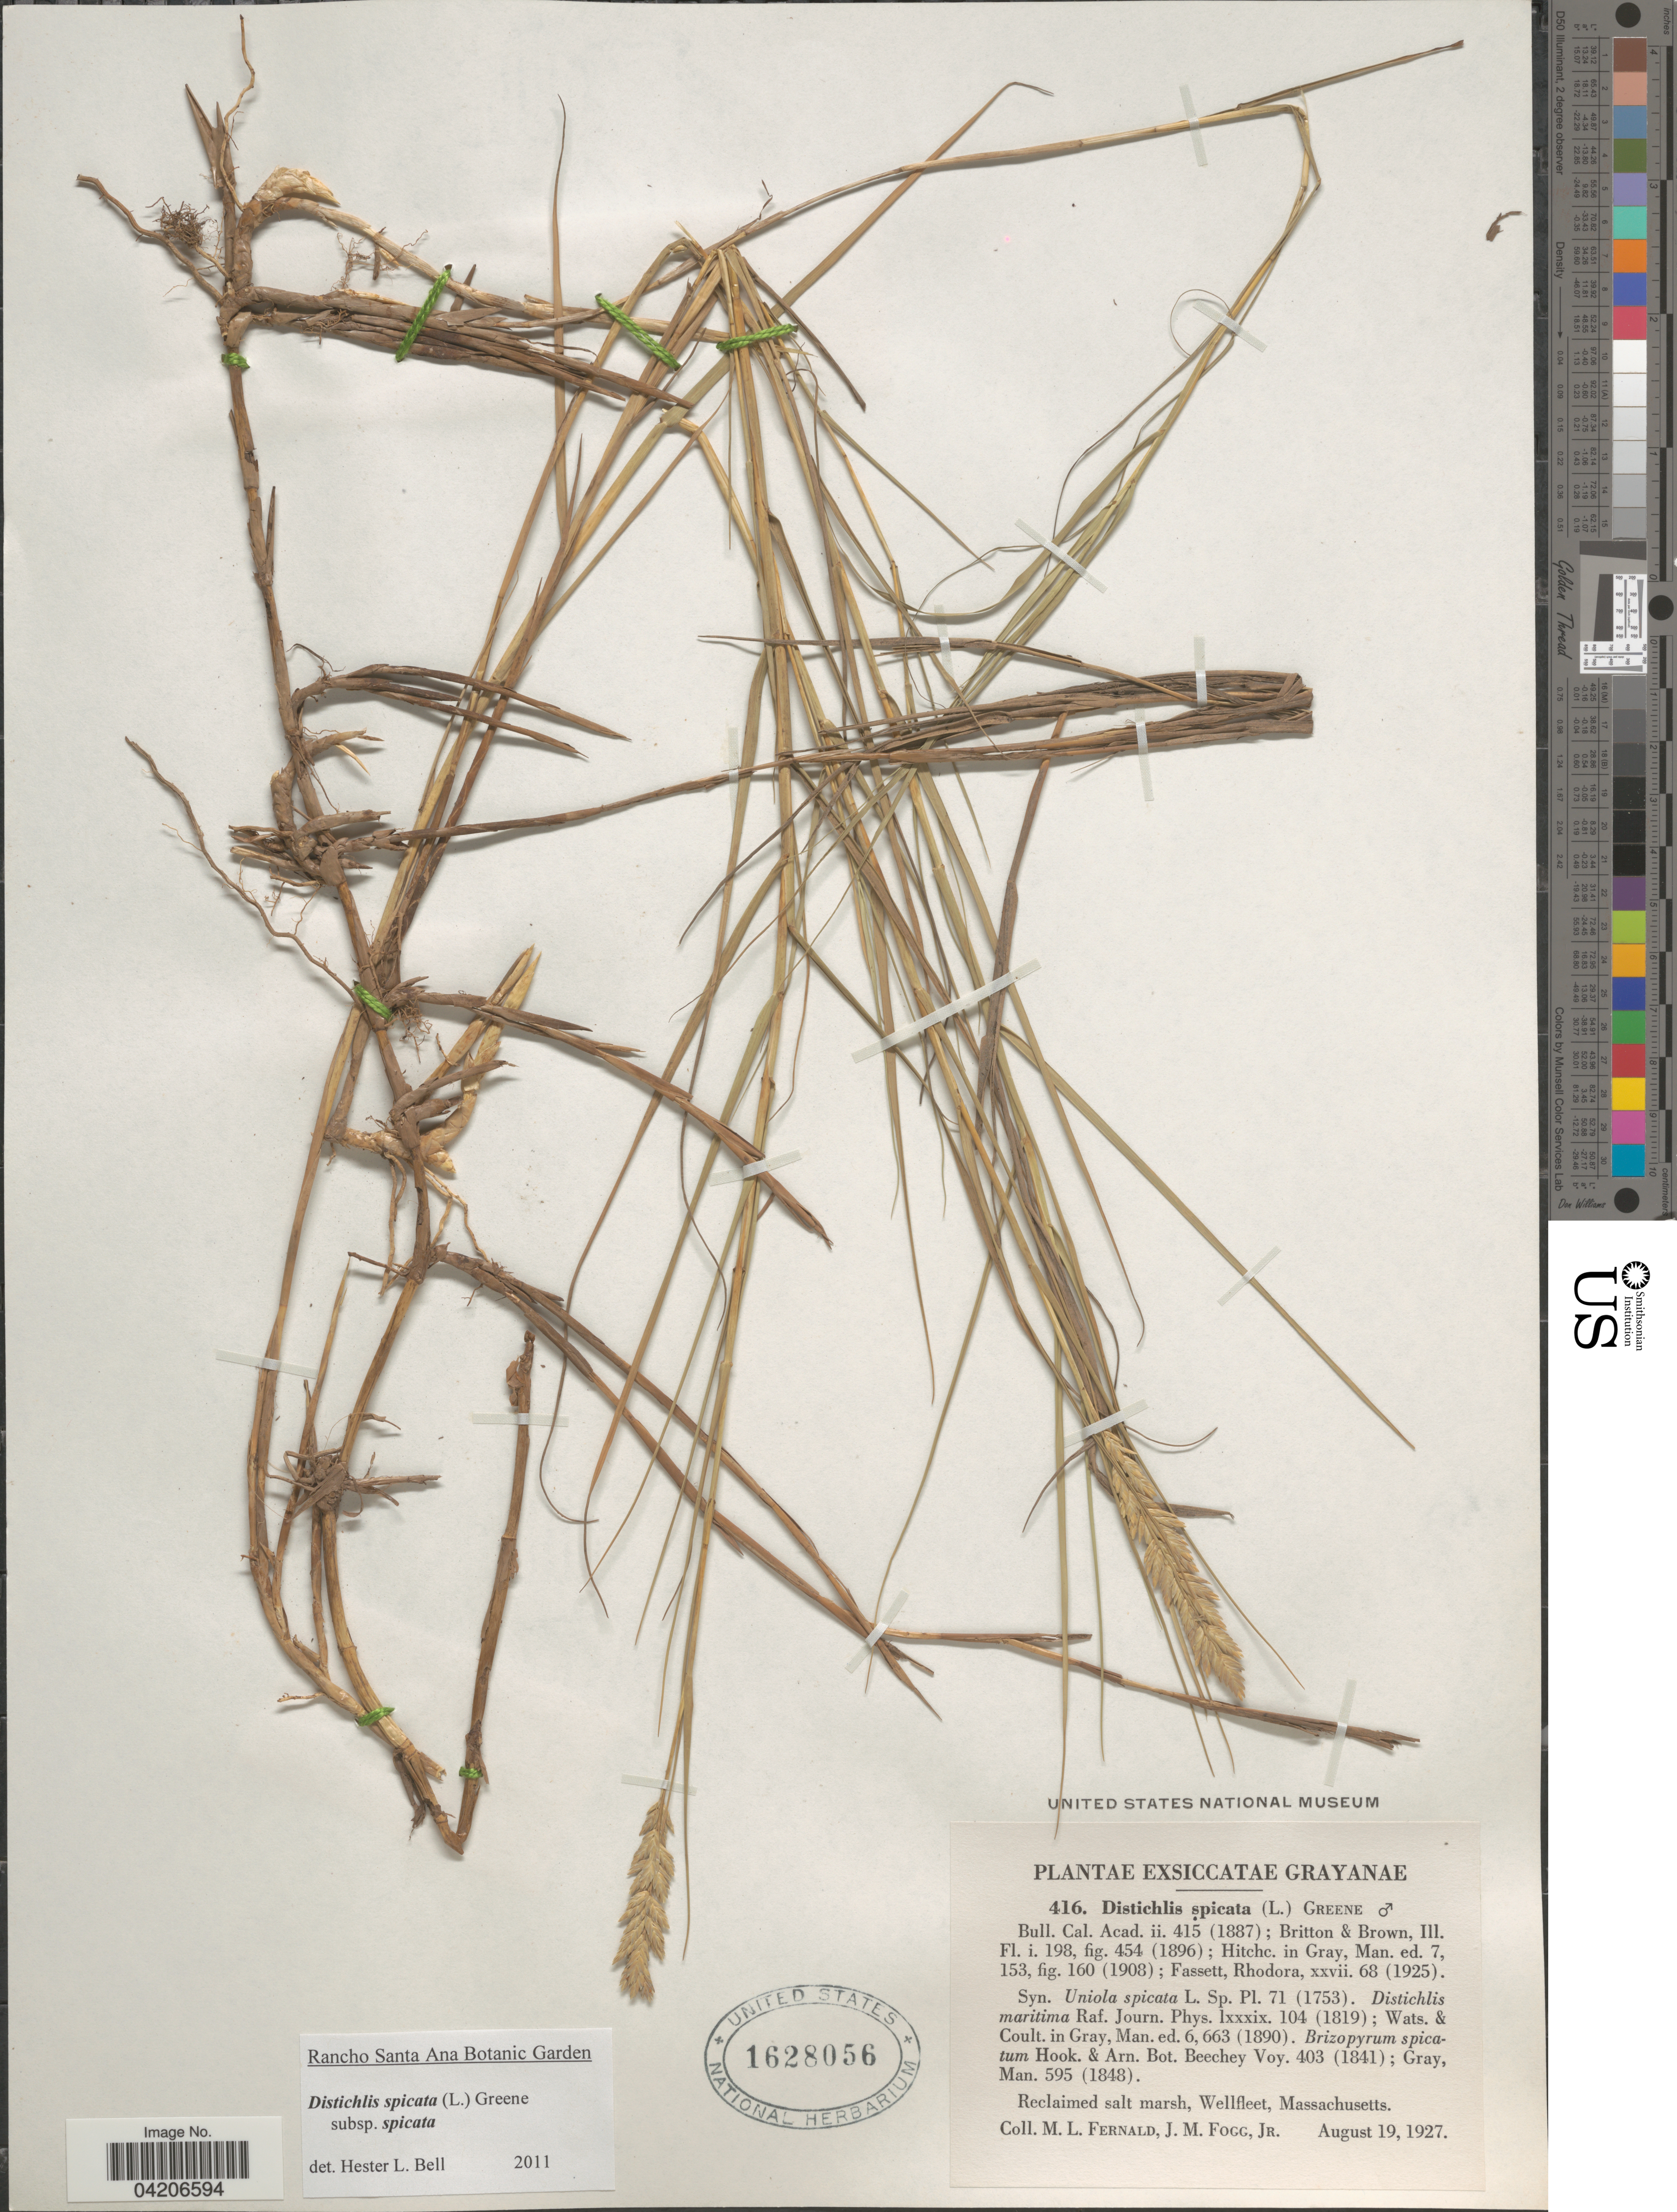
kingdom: Plantae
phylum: Tracheophyta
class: Liliopsida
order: Poales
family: Poaceae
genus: Distichlis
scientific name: Distichlis spicata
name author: (L.) Greene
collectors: M. L. Fernald & J. Fogg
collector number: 416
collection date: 1927-08-19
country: United States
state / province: Massachusetts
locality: Wellfleet.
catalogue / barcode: US 1628056